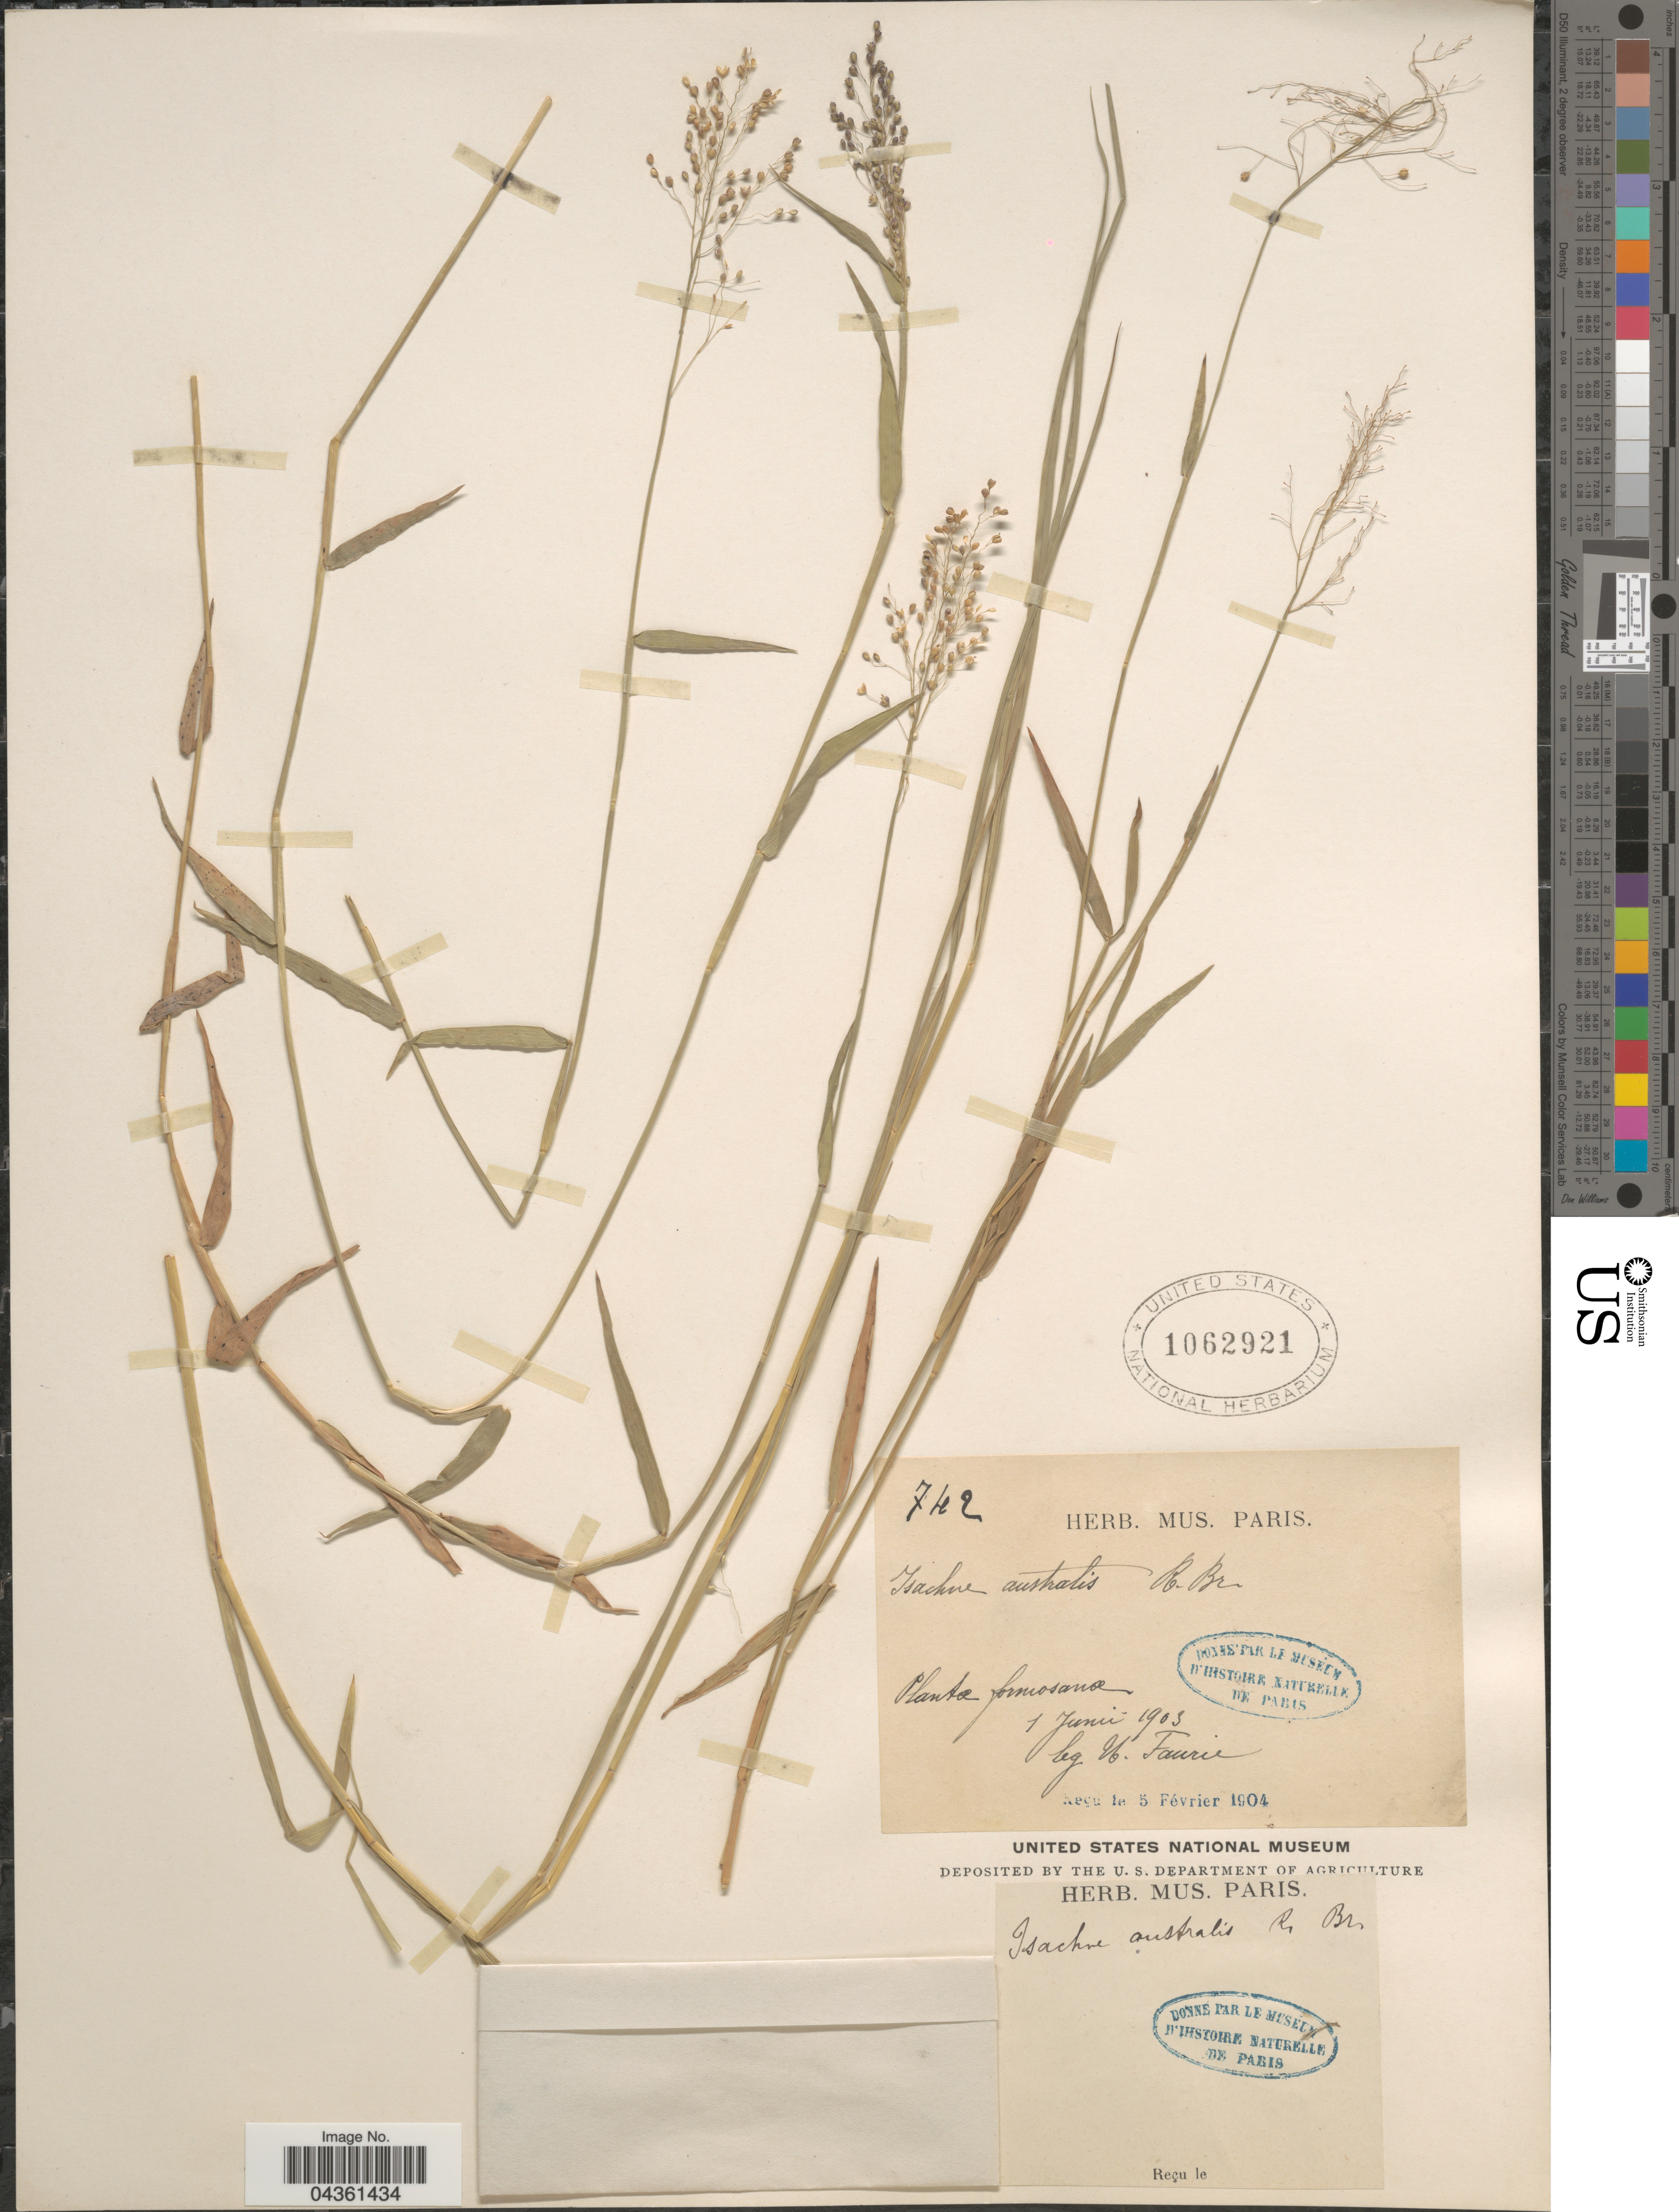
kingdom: Plantae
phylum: Tracheophyta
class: Liliopsida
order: Poales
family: Poaceae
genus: Isachne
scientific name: Isachne globosa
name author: (Thunb.) Kuntze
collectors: U. Faurie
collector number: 742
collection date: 1903-06-01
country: Taiwan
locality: Formosanæ.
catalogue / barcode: US 1062921